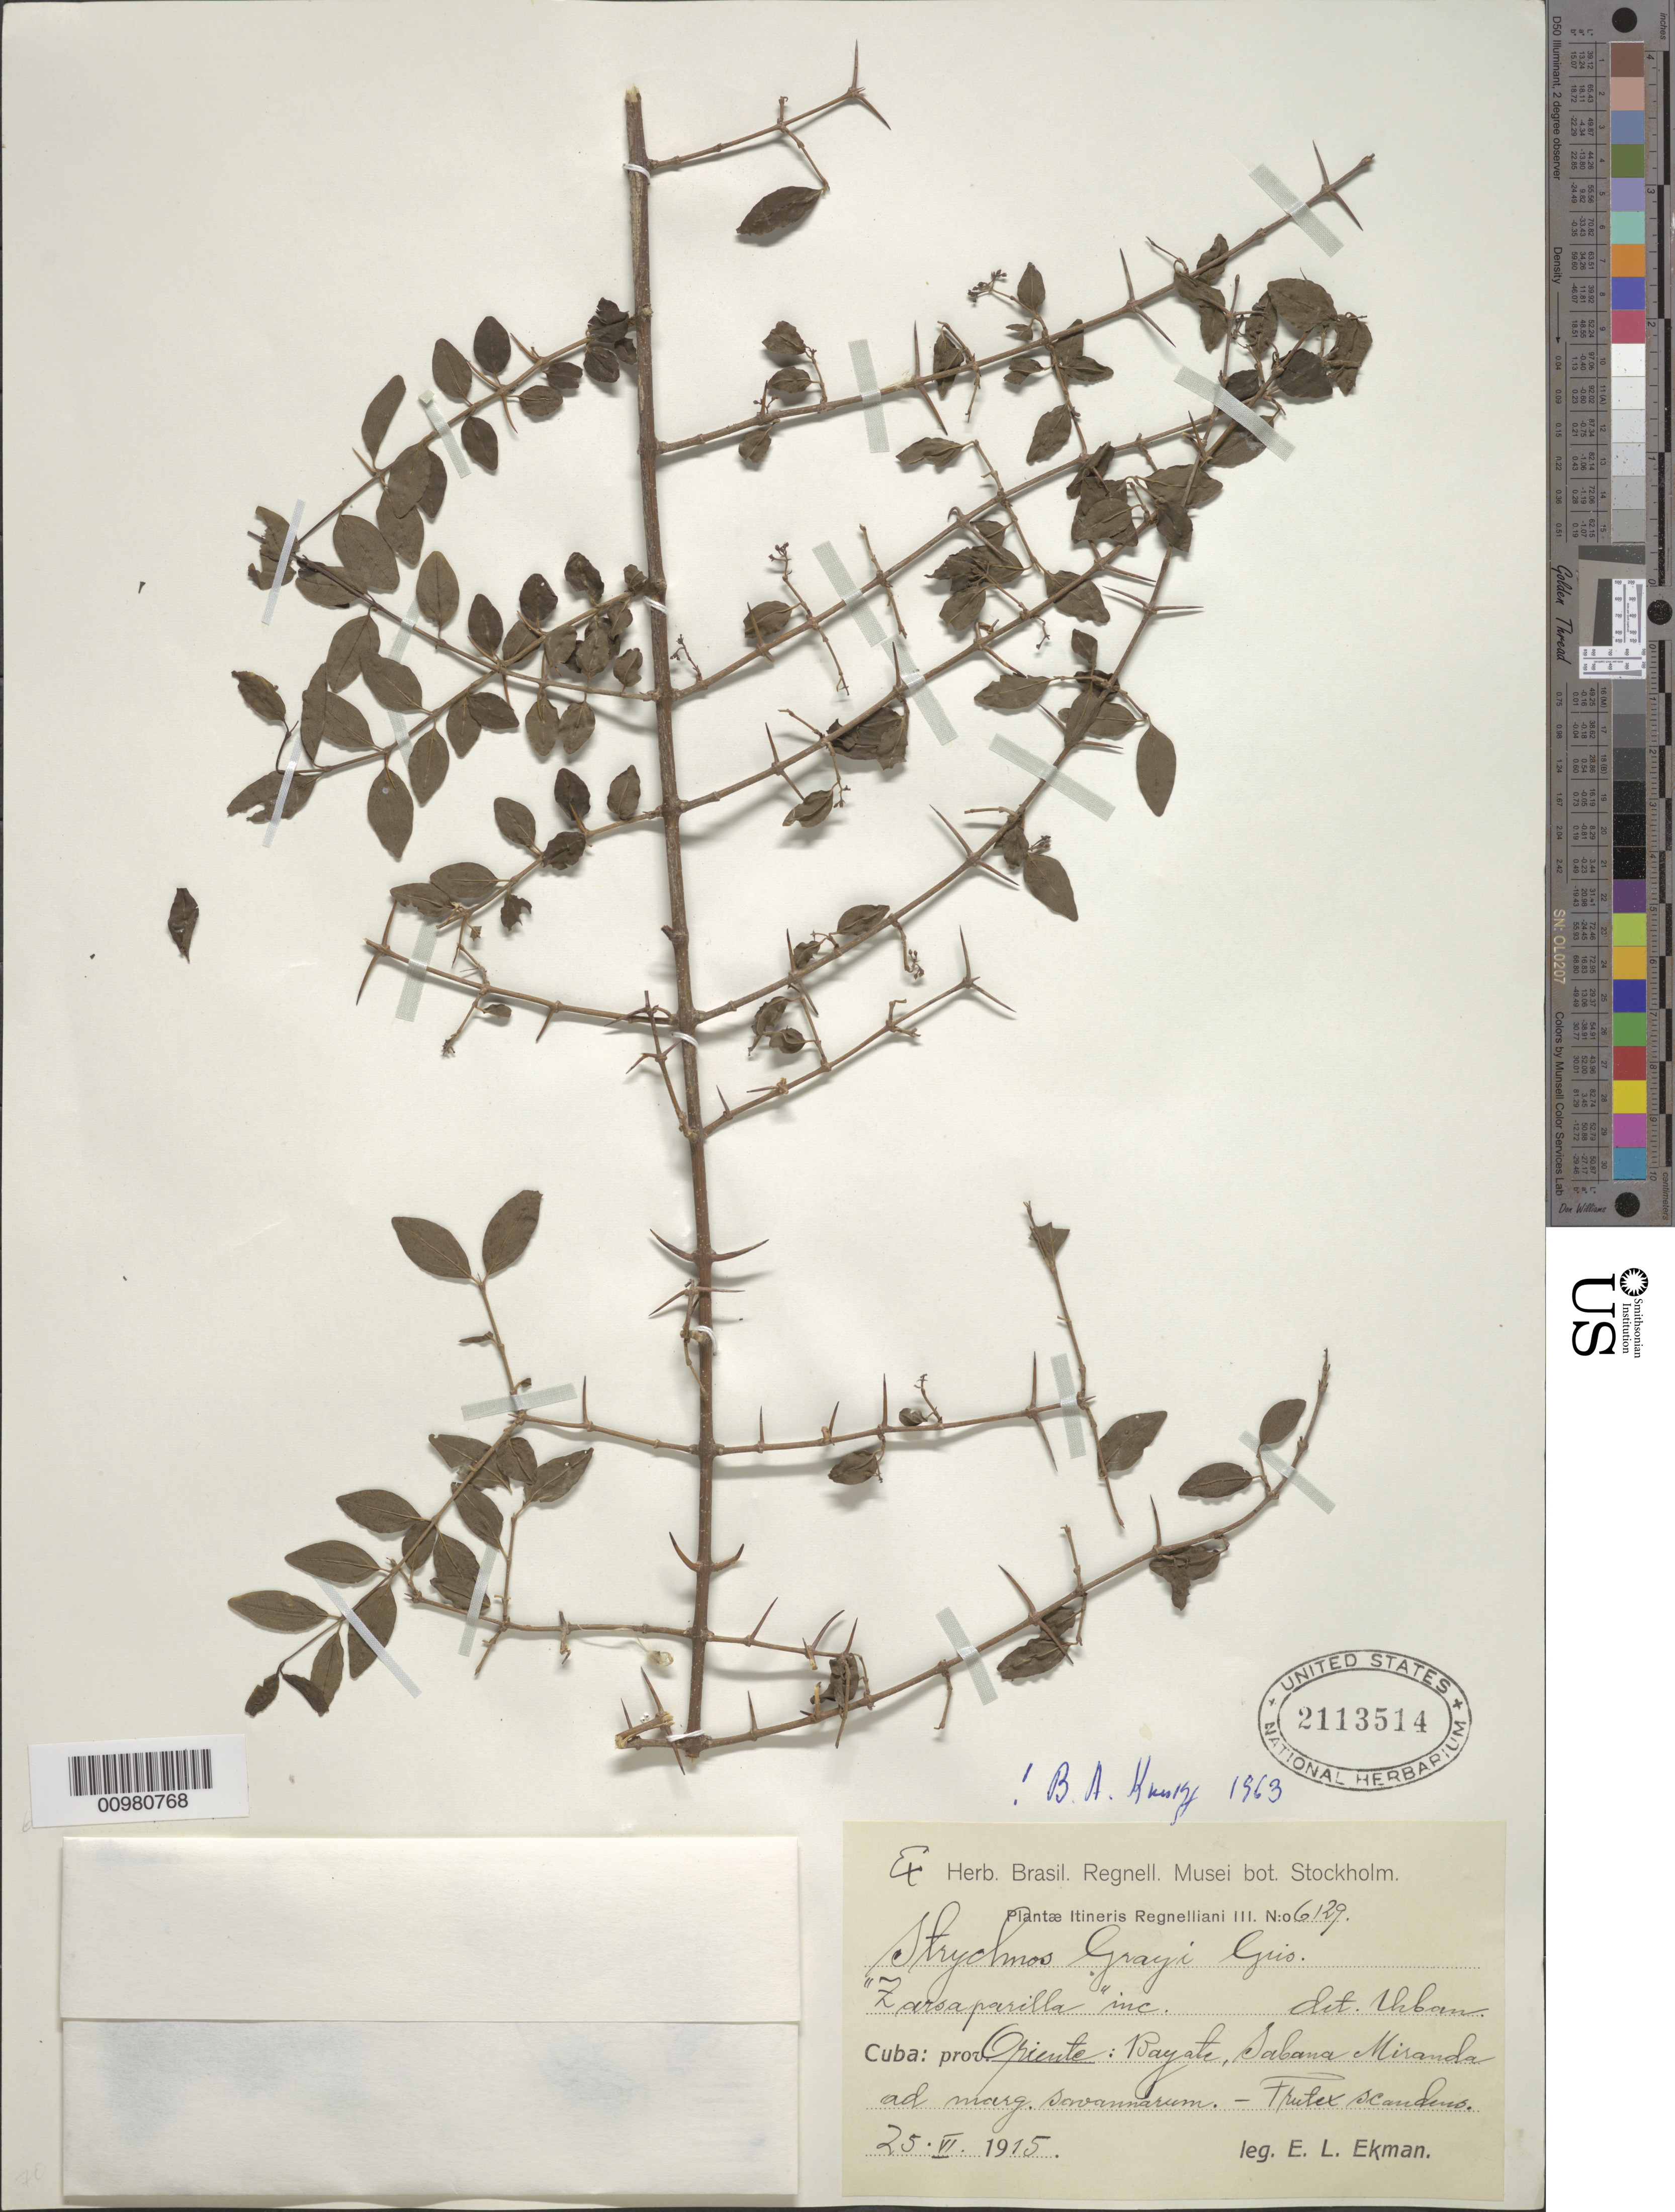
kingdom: Plantae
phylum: Tracheophyta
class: Magnoliopsida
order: Gentianales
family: Loganiaceae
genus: Strychnos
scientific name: Strychnos grayi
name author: Griseb.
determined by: Krukoff, B. A.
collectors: E. L. Ekman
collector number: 6129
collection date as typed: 25 Jun 1915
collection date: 1915-06-25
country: Cuba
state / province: Oriente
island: Cuba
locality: Bayate, Sabana Miranda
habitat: Ad marg. savannarum.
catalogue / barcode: US 2113514